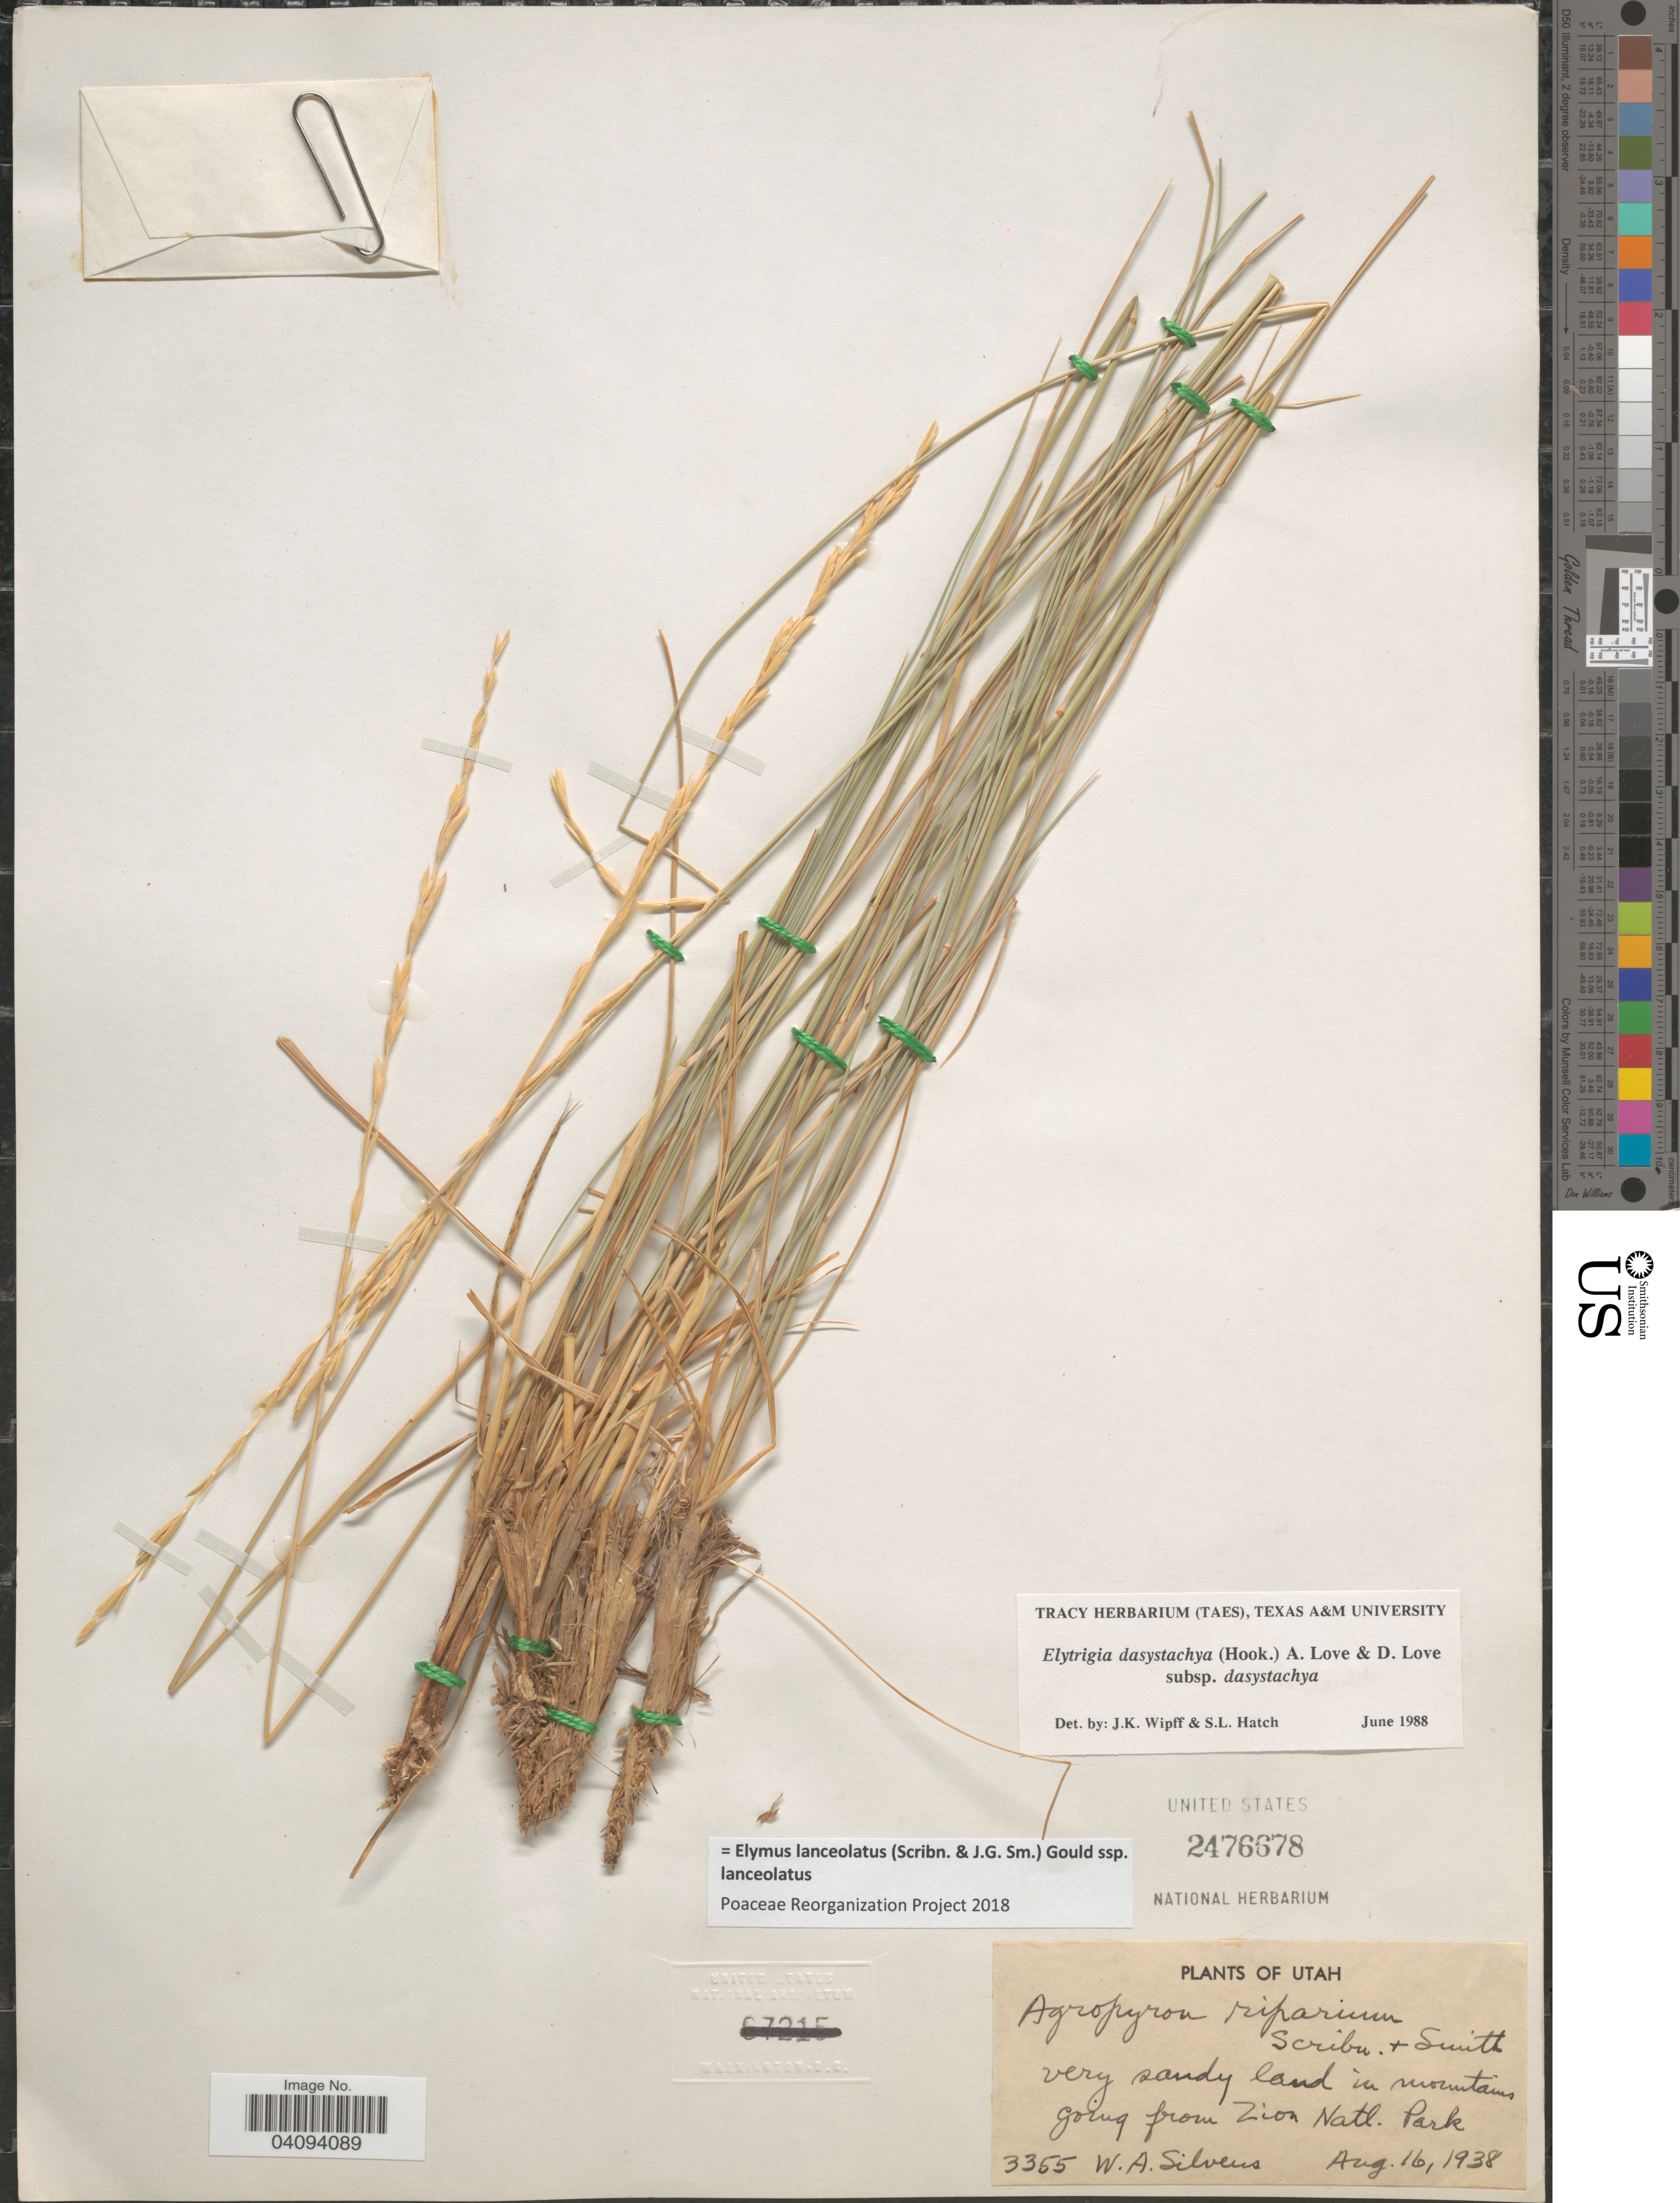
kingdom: Plantae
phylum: Tracheophyta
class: Liliopsida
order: Poales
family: Poaceae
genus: Elymus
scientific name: Elymus lanceolatus subsp. lanceolatus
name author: (Scribn. & J.G. Sm.) Gould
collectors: W. Silveus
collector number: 3355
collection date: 1938-08-16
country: United States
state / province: Utah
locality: Very sandy land in mountains going from Zion Natl. Park.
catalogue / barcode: US 2476678